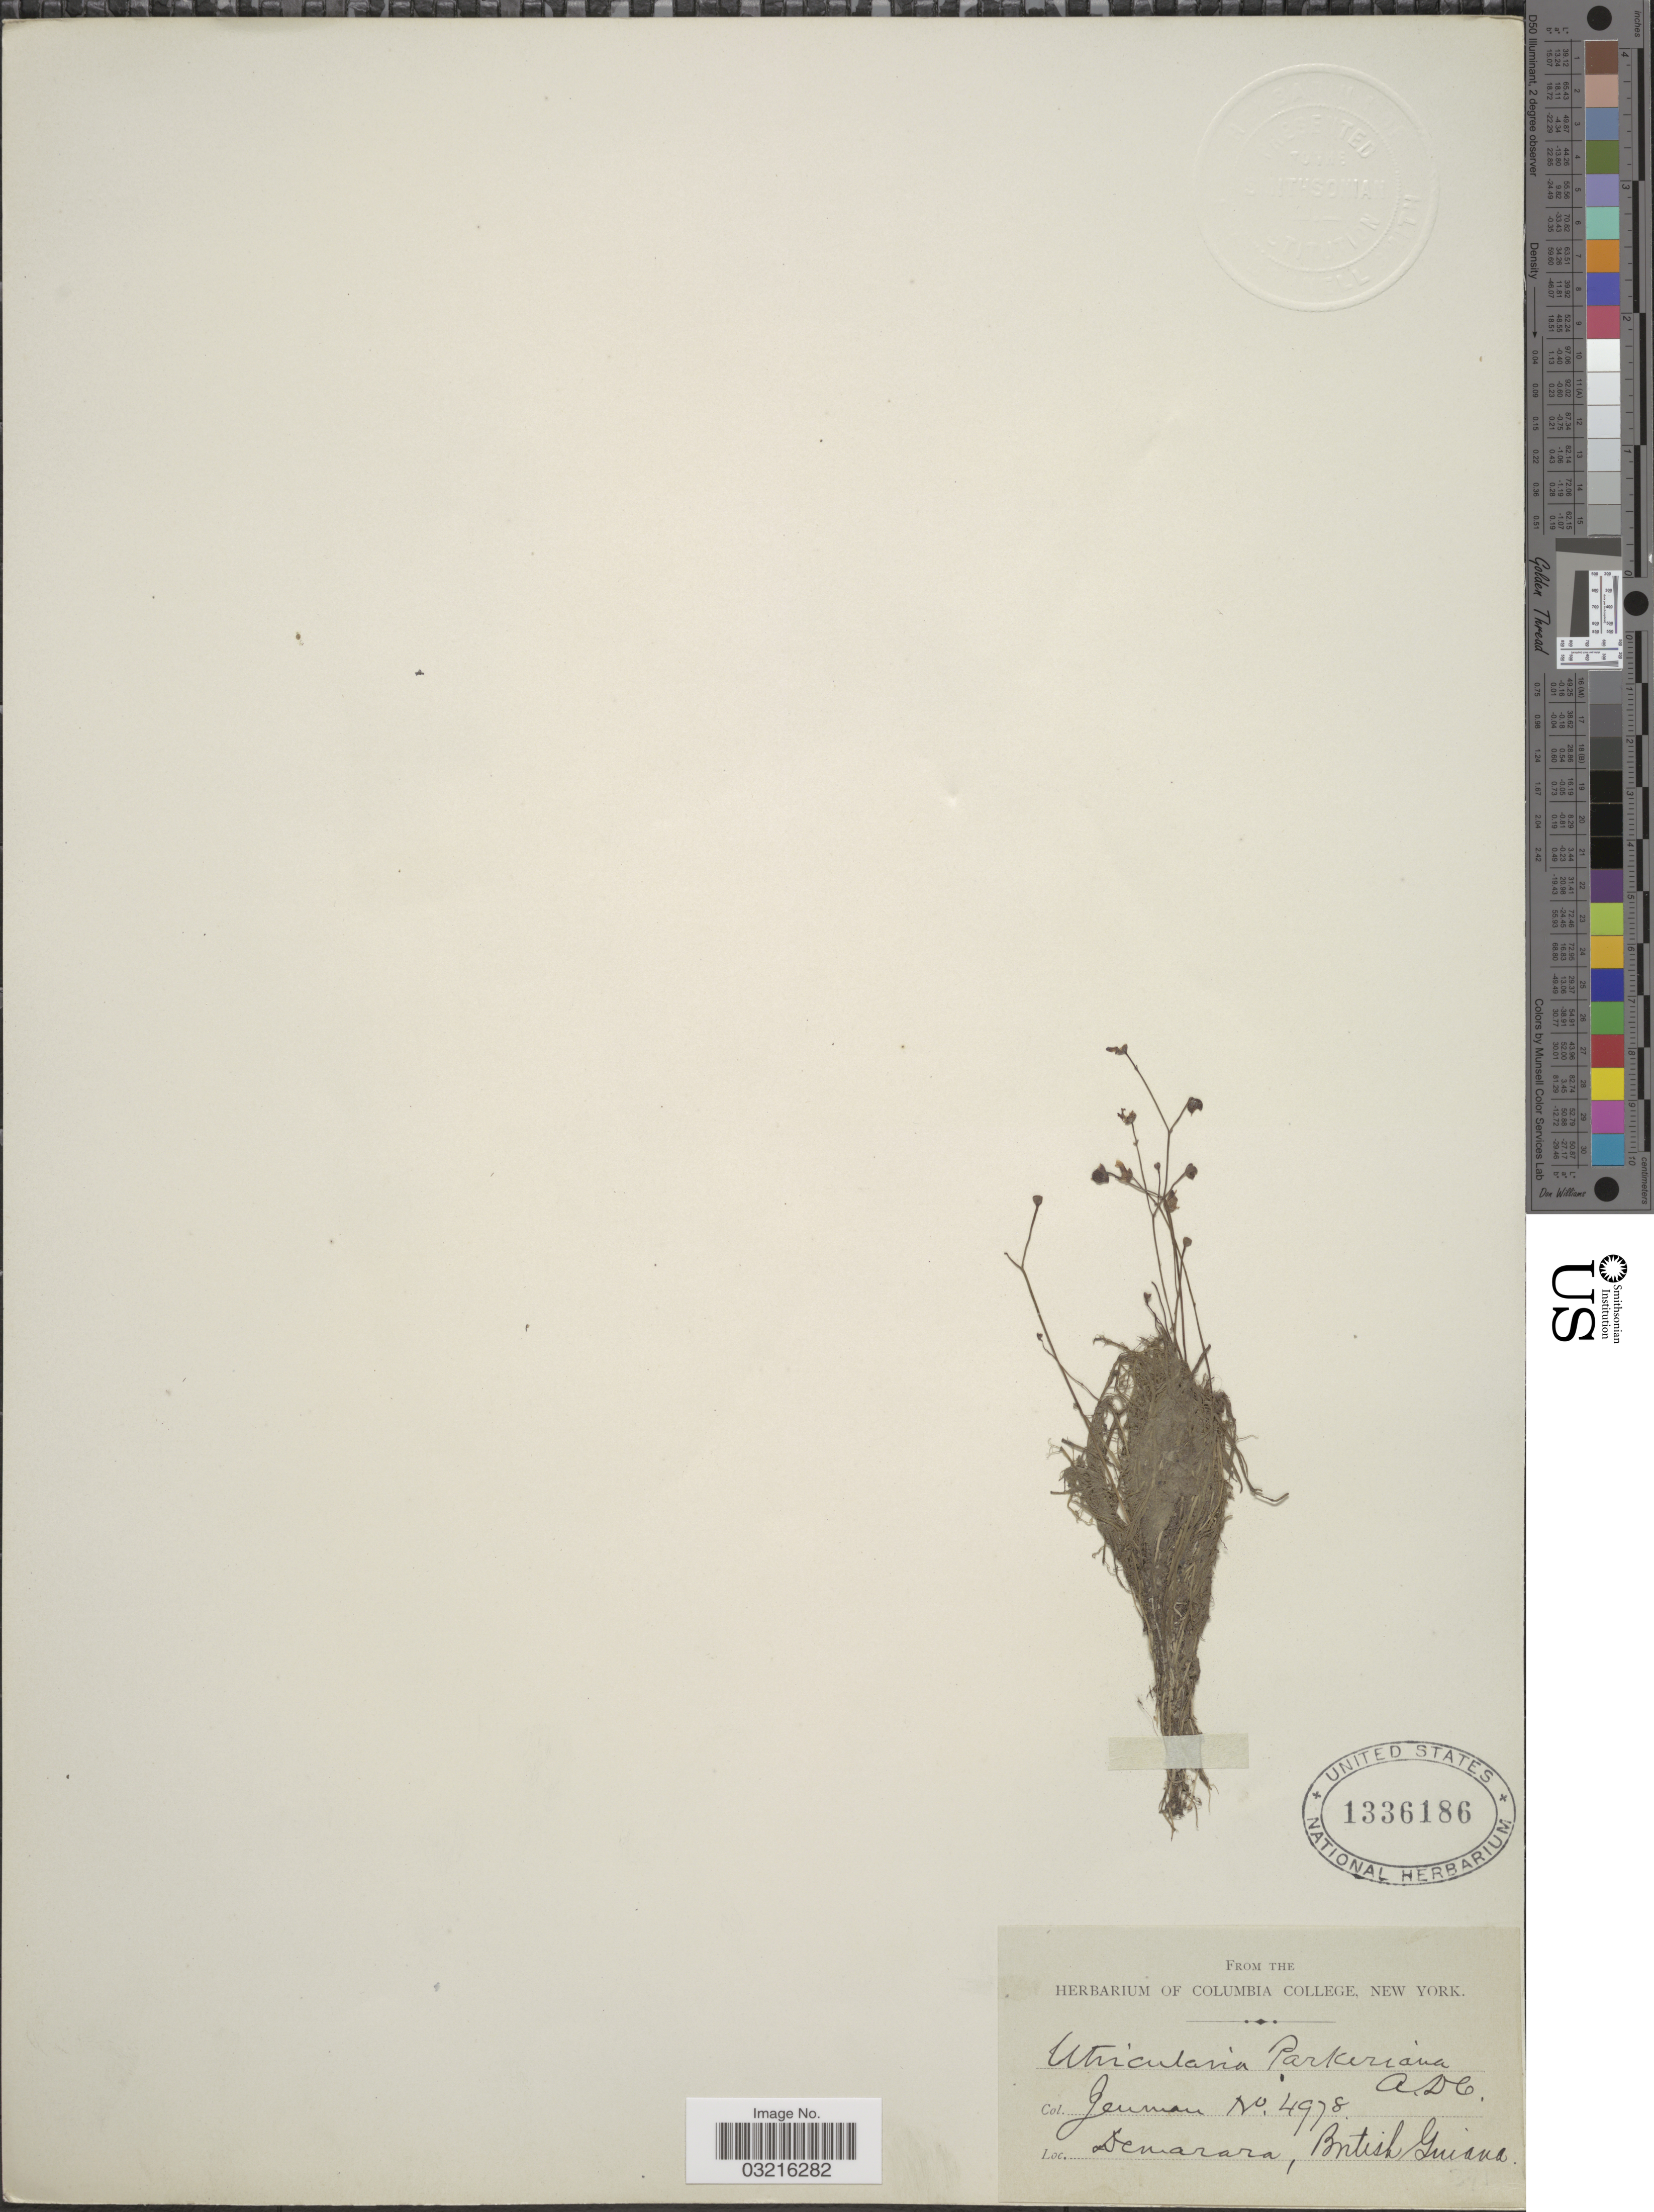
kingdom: Plantae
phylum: Tracheophyta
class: Magnoliopsida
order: Lamiales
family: Lentibulariaceae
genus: Utricularia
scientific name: Utricularia gibba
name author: L.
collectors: -. Jenman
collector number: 4978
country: Guyana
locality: Demerara, British Guiana.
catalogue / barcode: US 1336186